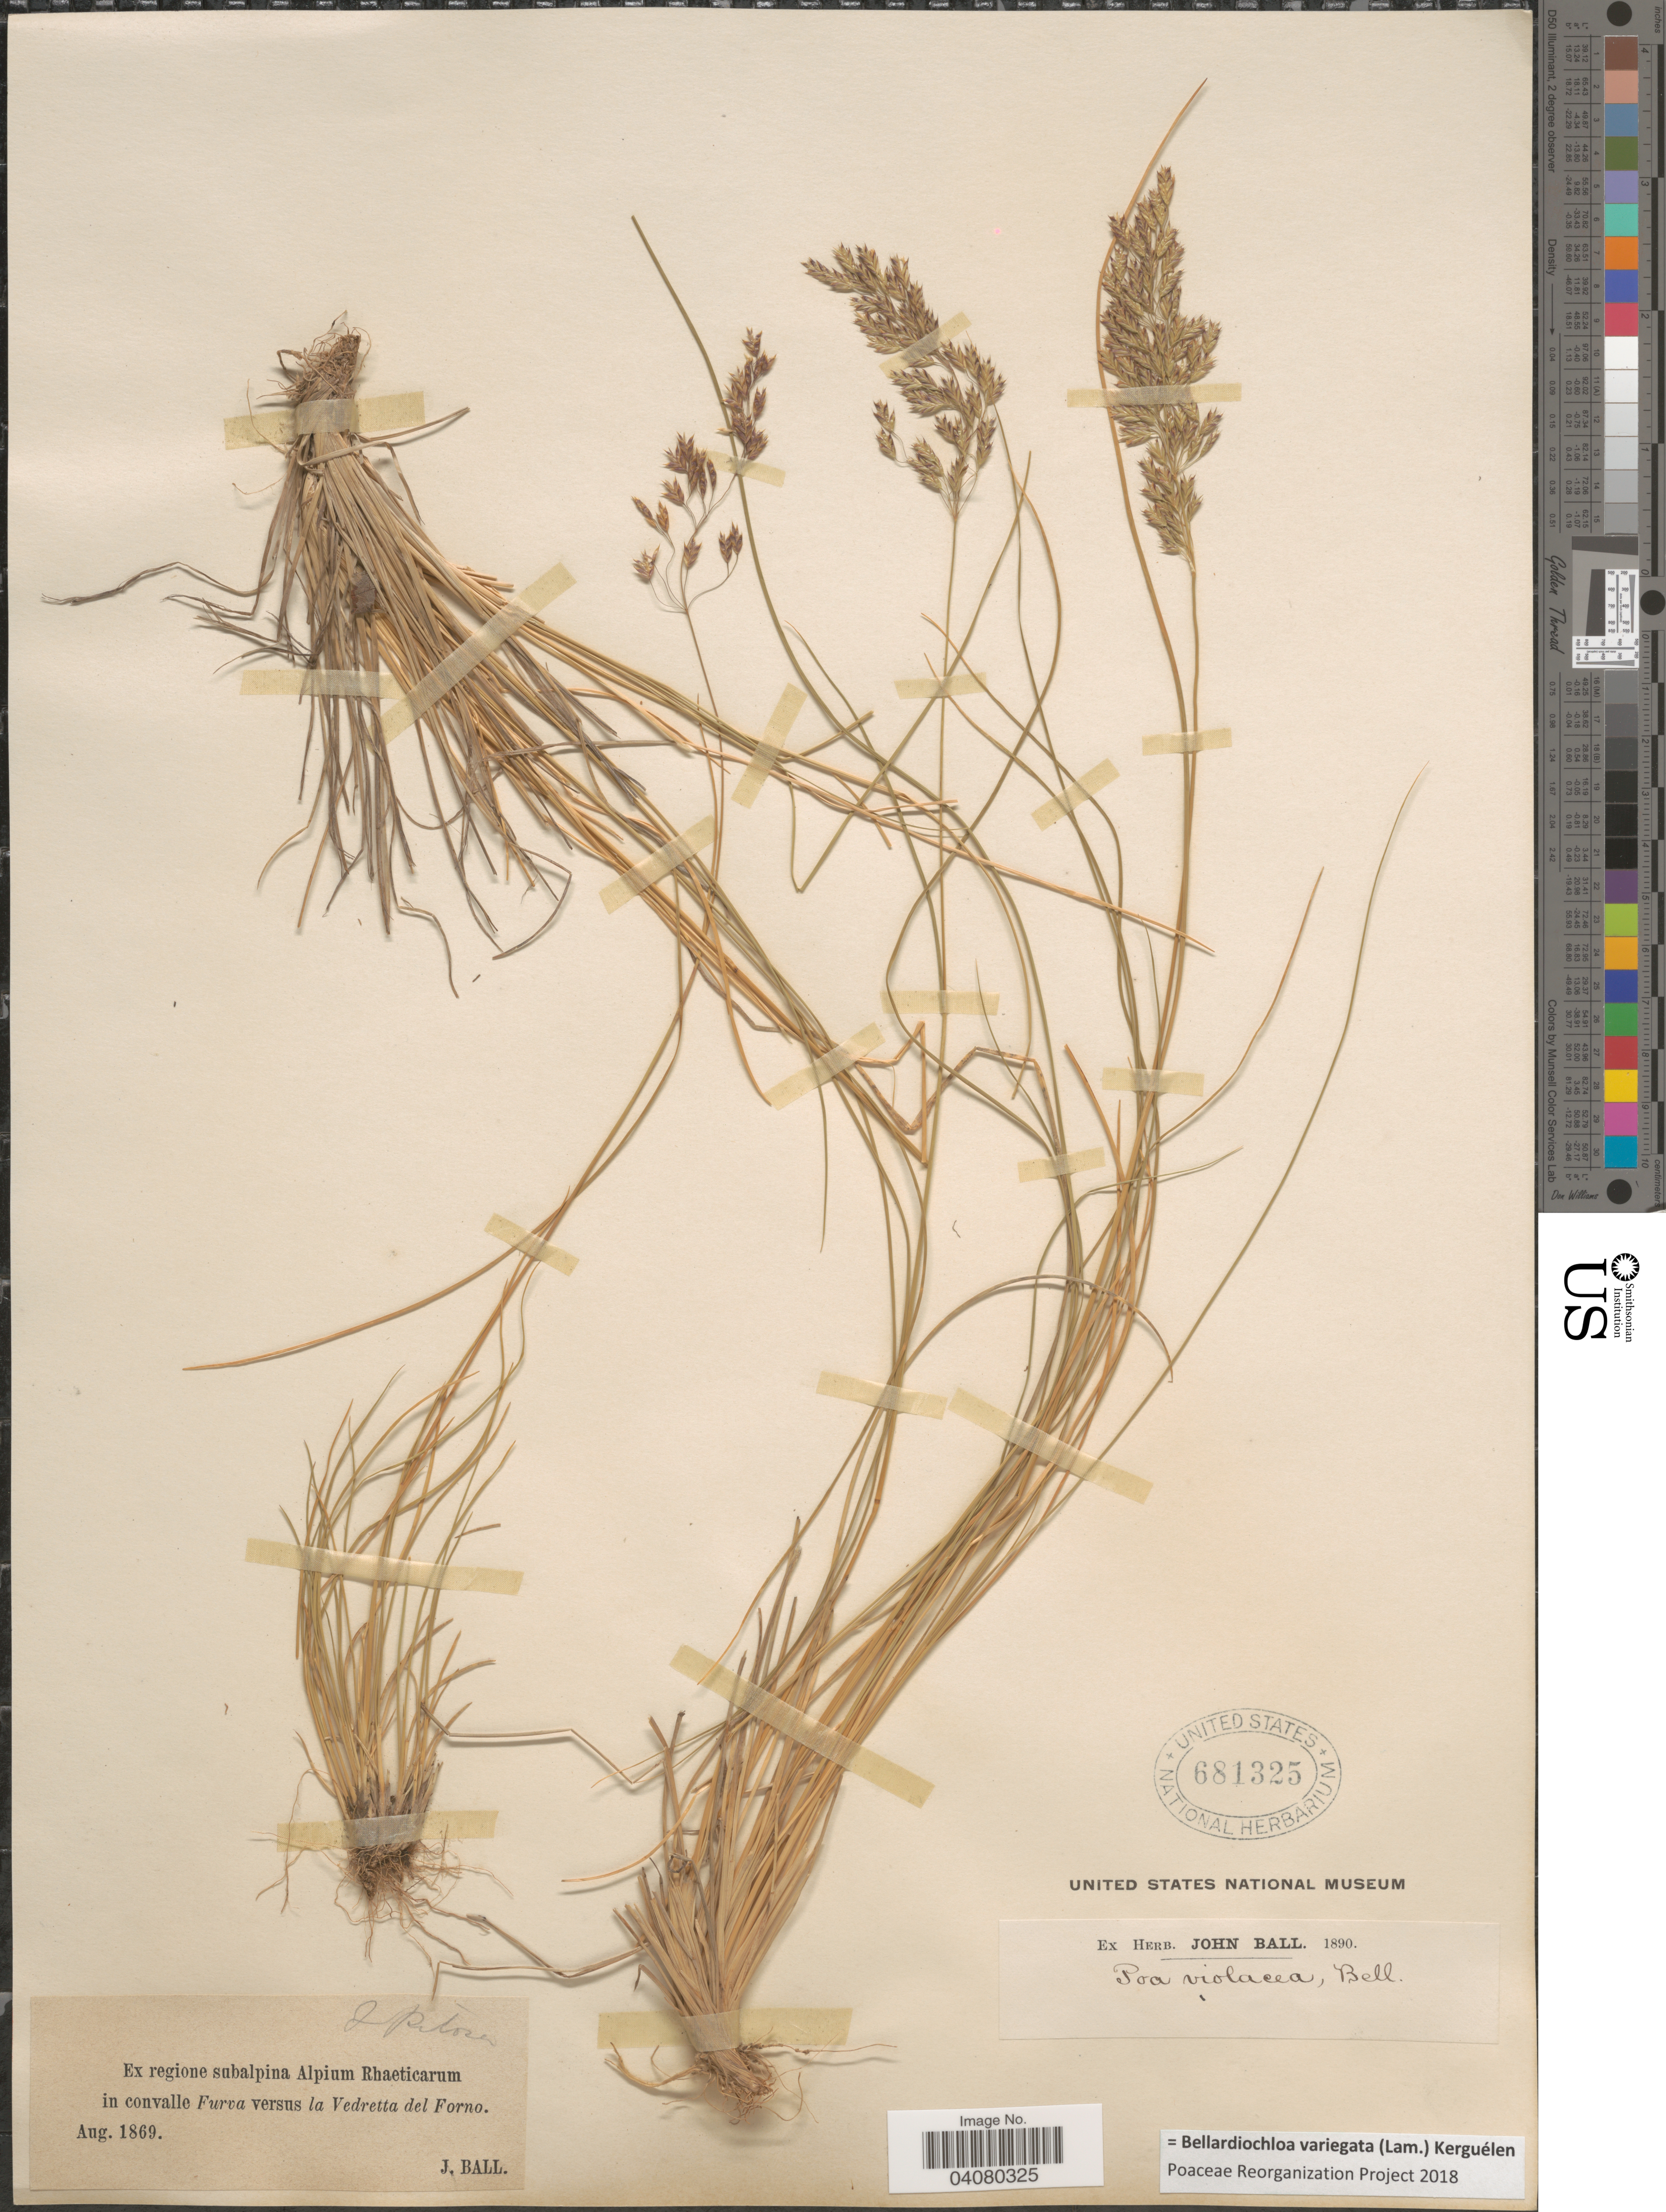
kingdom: Plantae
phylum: Tracheophyta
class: Liliopsida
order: Poales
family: Poaceae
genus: Bellardiochloa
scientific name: Bellardiochloa variegata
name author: (Lam.) Kerguélen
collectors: J. Ball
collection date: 1869-08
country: Italy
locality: Ex regione subalpina Alpium Rhaeticarum in convalle Furva versus la Vedretta del Forno.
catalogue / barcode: US 681325